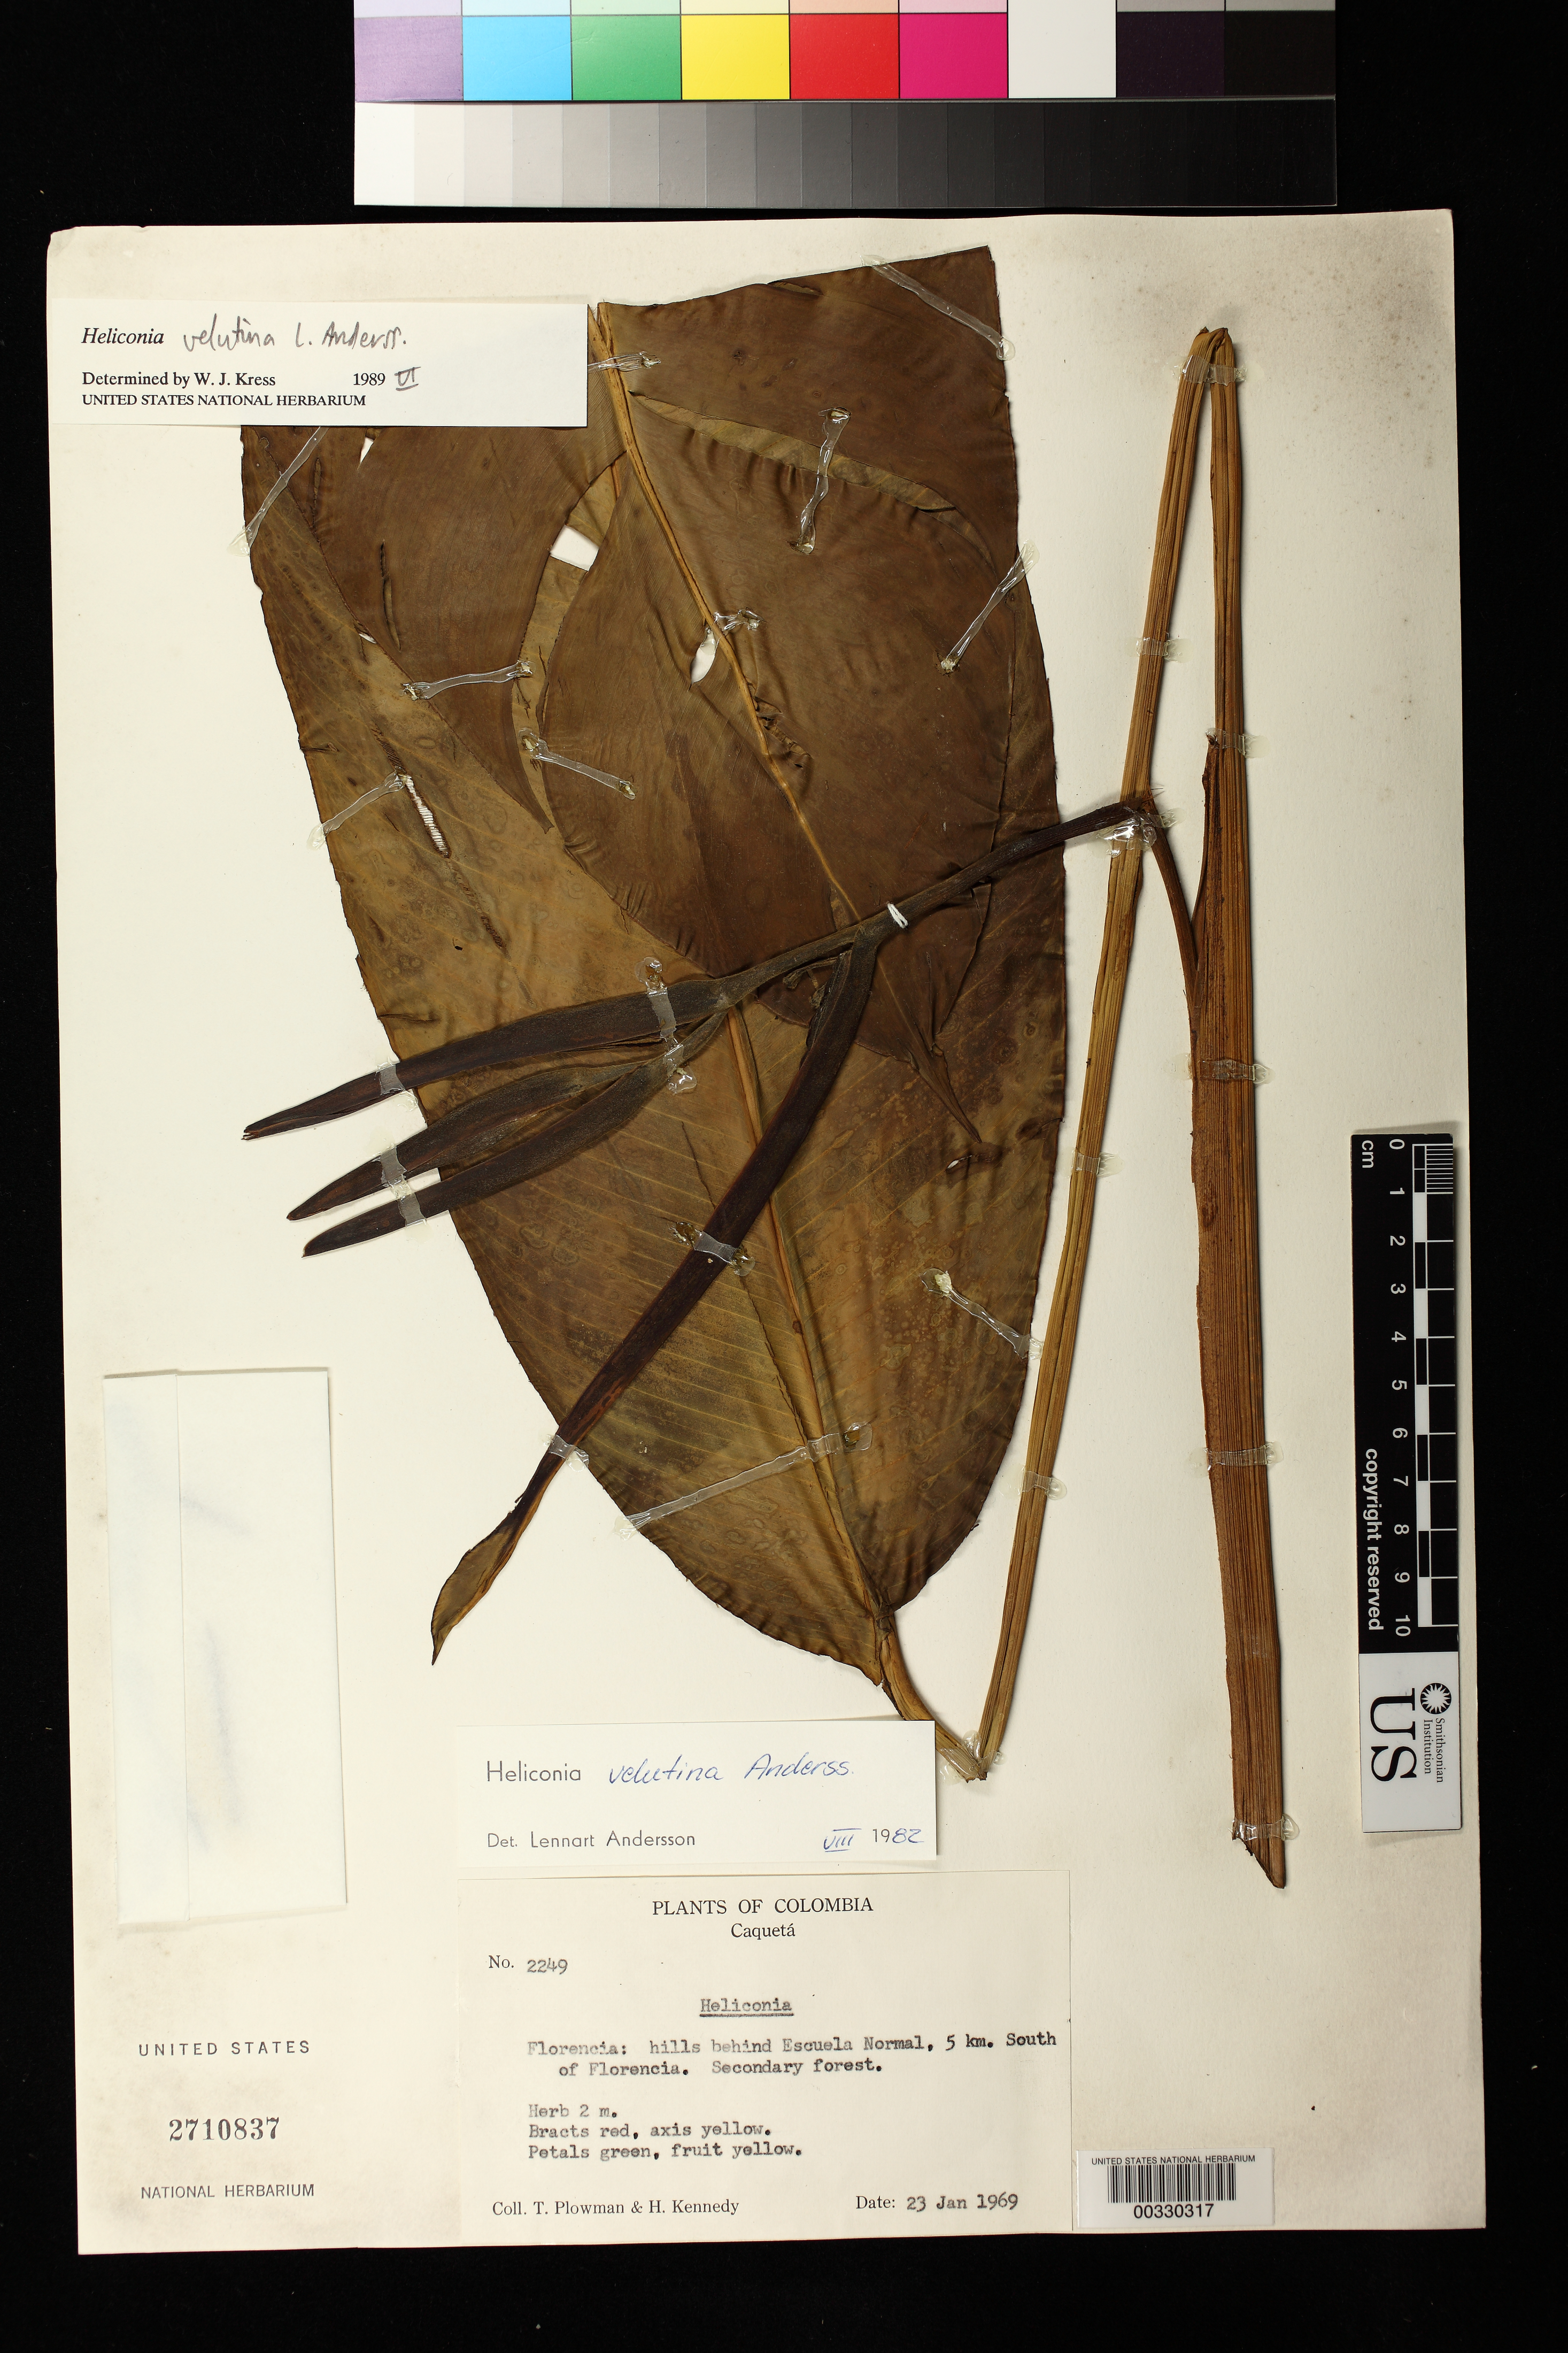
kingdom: Plantae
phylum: Tracheophyta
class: Liliopsida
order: Zingiberales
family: Heliconiaceae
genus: Heliconia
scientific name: Heliconia velutina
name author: L. Andersson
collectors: T. Plowman & H. Kennedy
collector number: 2249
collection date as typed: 23 Jan 1969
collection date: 1969-01-23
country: Colombia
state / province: Caquetá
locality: Florencia, hills behind Escuela normal, 5 km S of Florencia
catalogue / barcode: US 2710837